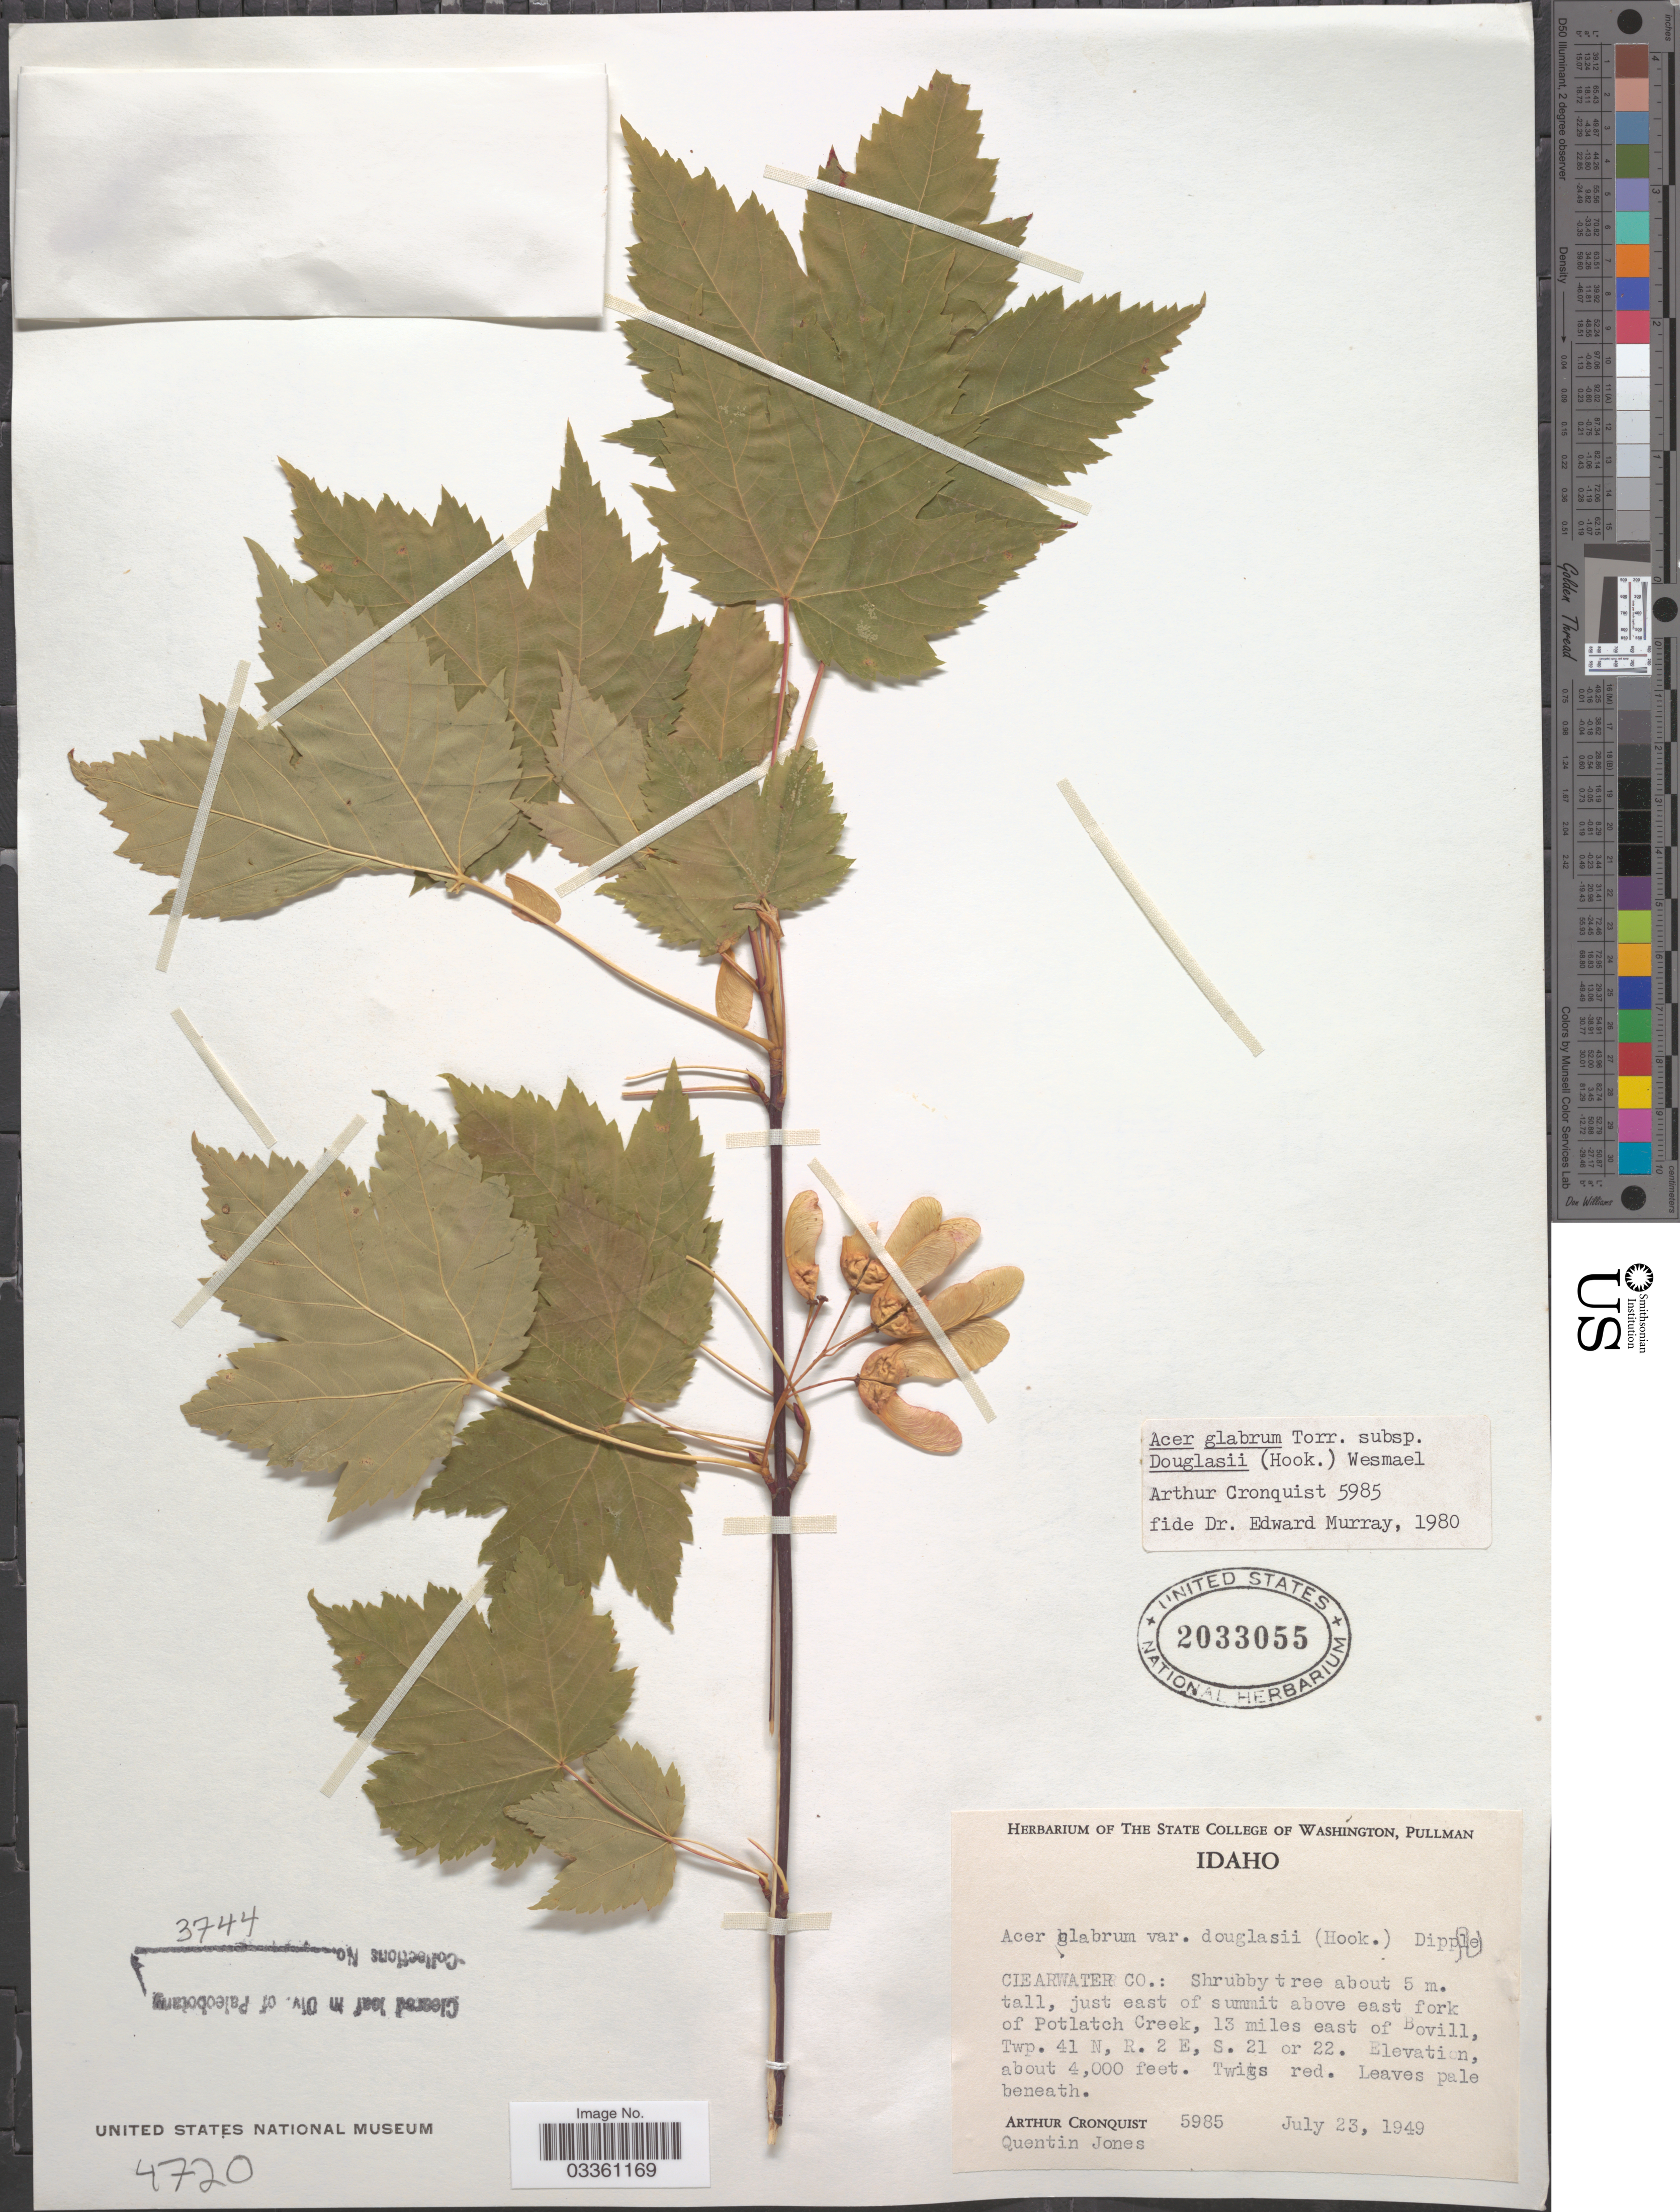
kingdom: Plantae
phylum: Tracheophyta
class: Magnoliopsida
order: Sapindales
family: Sapindaceae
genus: Acer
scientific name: Acer glabrum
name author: Torr.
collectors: A. J. Cronquist & Q. Jones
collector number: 5985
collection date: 1949-07-23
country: United States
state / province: Idaho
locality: Clearwater Co.: just east of summit above east fork of Potlatch Creek,13 miles east of Bovill, Twp. 41 N, R. 2 E, S. 21 or 22.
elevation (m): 1219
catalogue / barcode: US 2033055